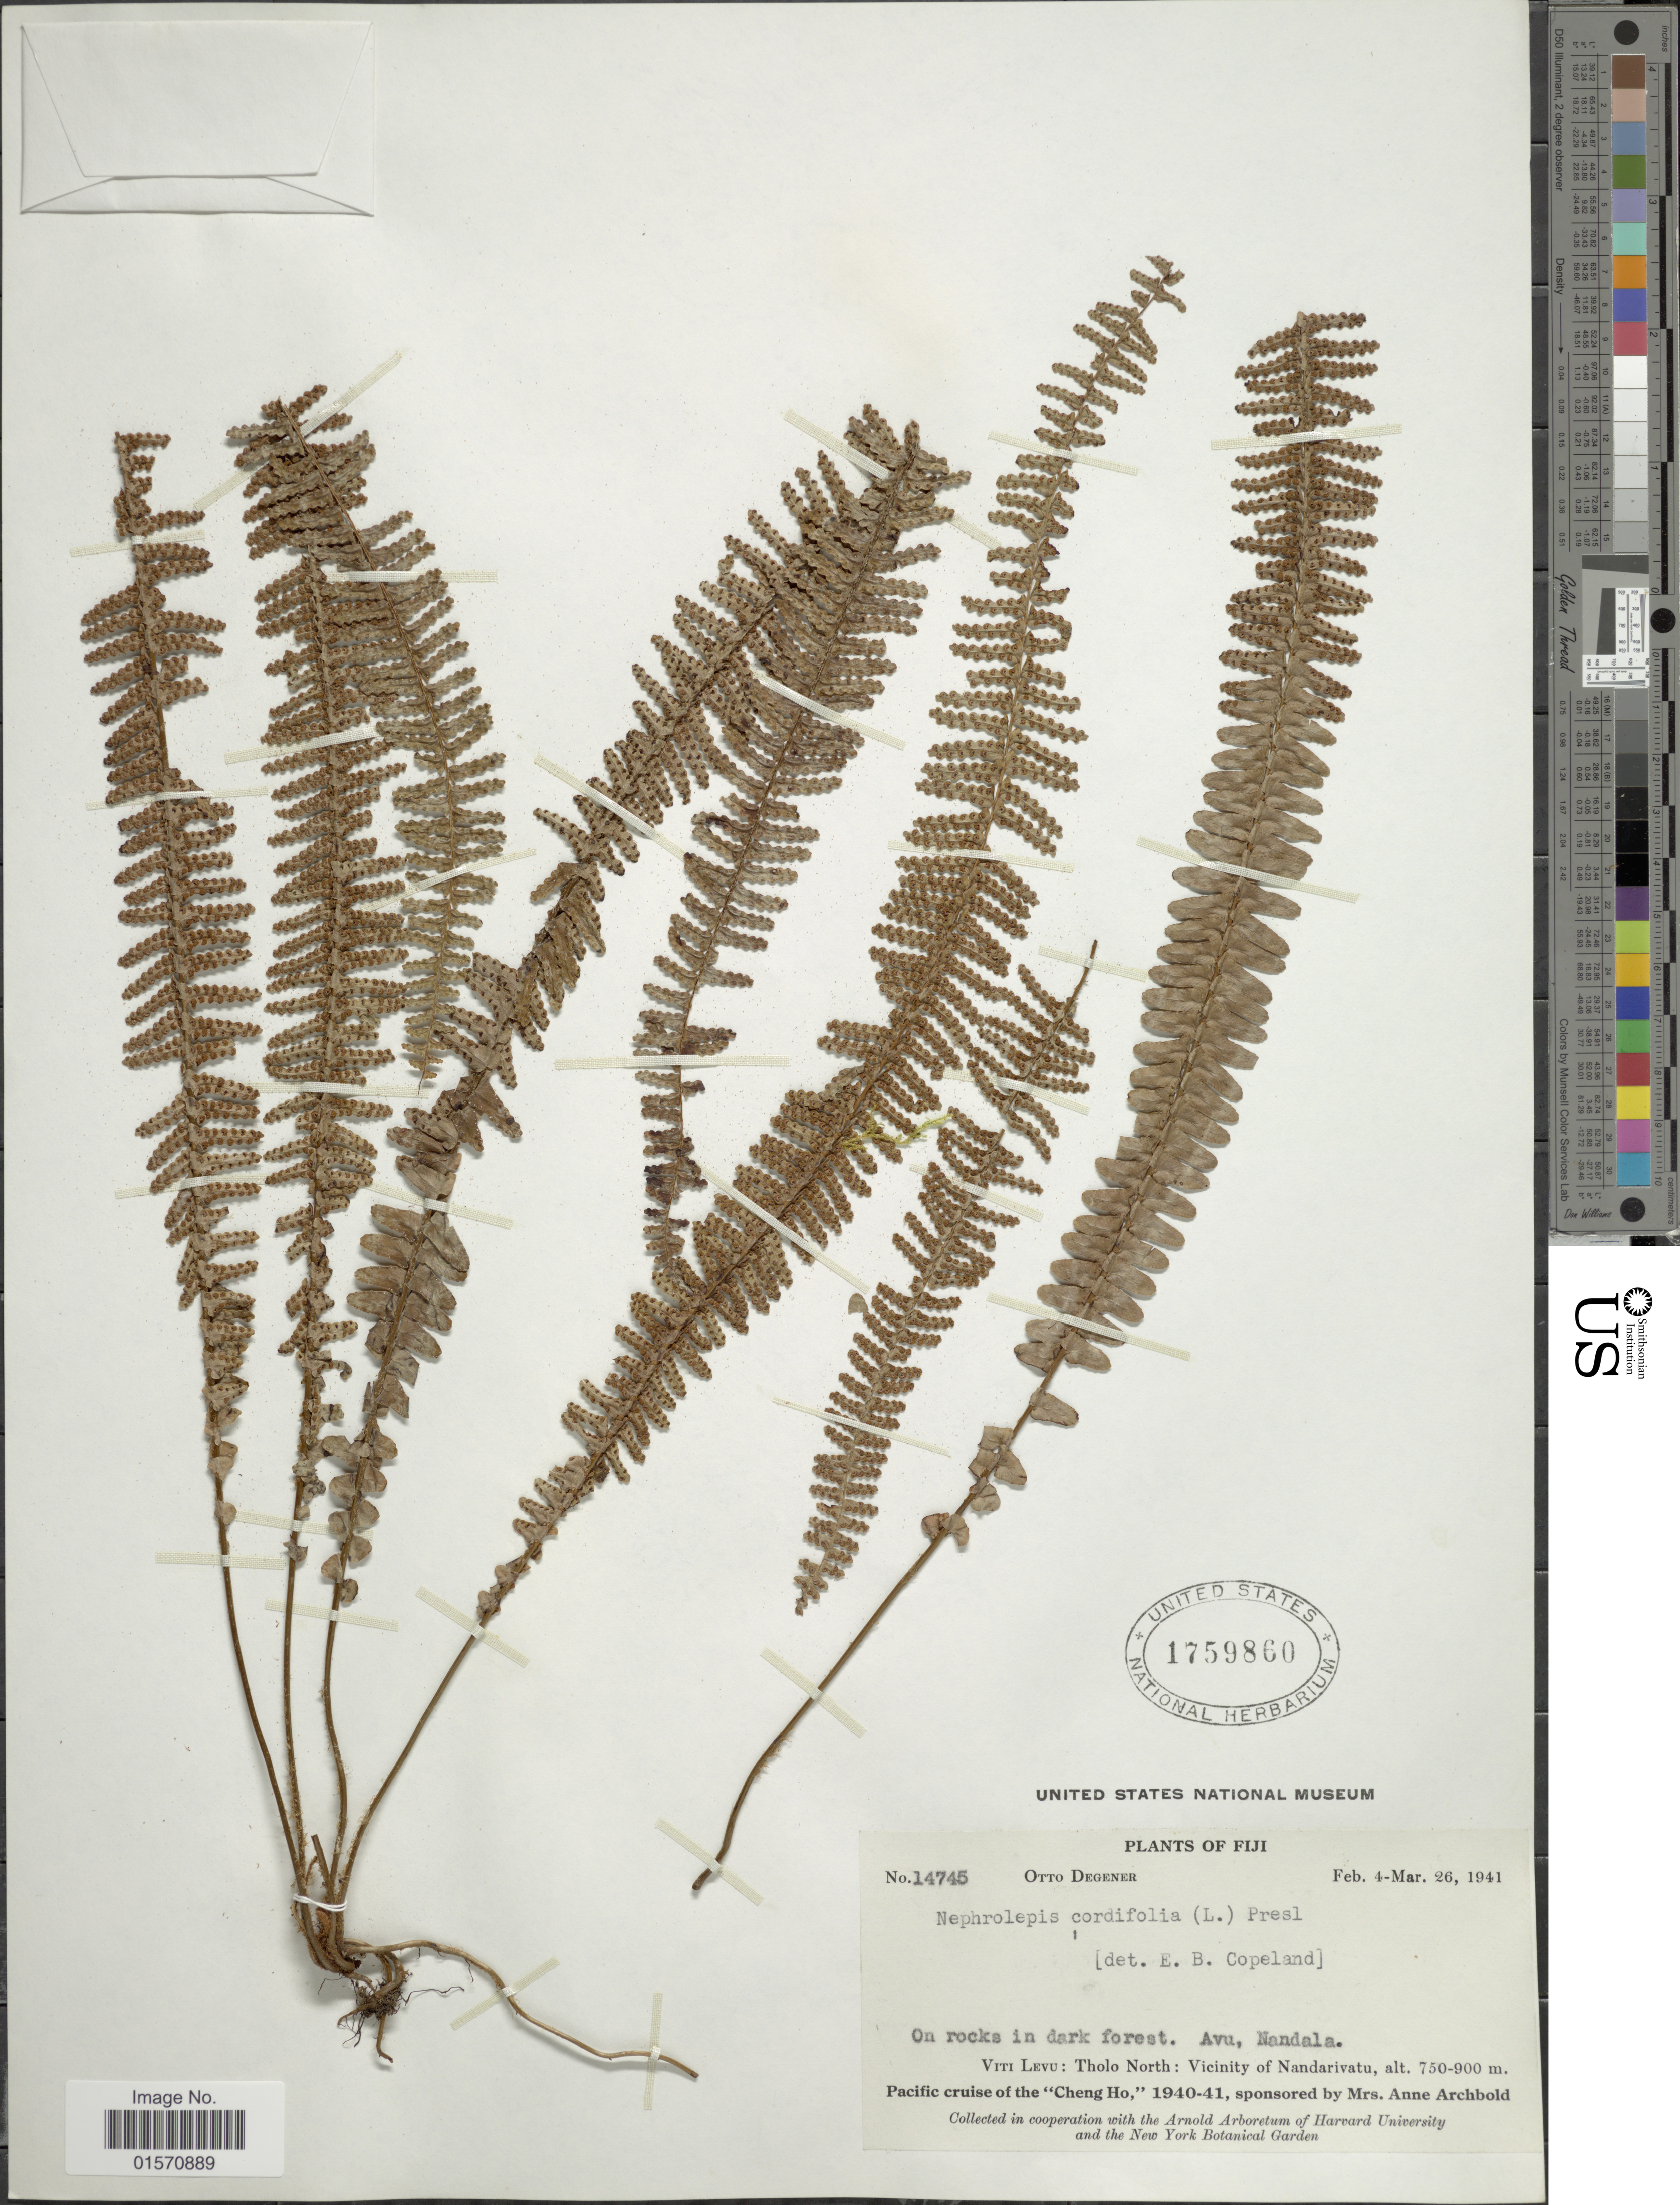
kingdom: Plantae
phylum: Tracheophyta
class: Polypodiopsida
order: Polypodiales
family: Nephrolepidaceae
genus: Nephrolepis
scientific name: Nephrolepis cordifolia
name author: (L.) C. Presl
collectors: O. Degener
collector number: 14745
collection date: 1941-02-04/1941-03-26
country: Fiji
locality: Viti Levu: Tholo North: Vicinity of Nandarivatu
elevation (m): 750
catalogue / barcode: US 1759860